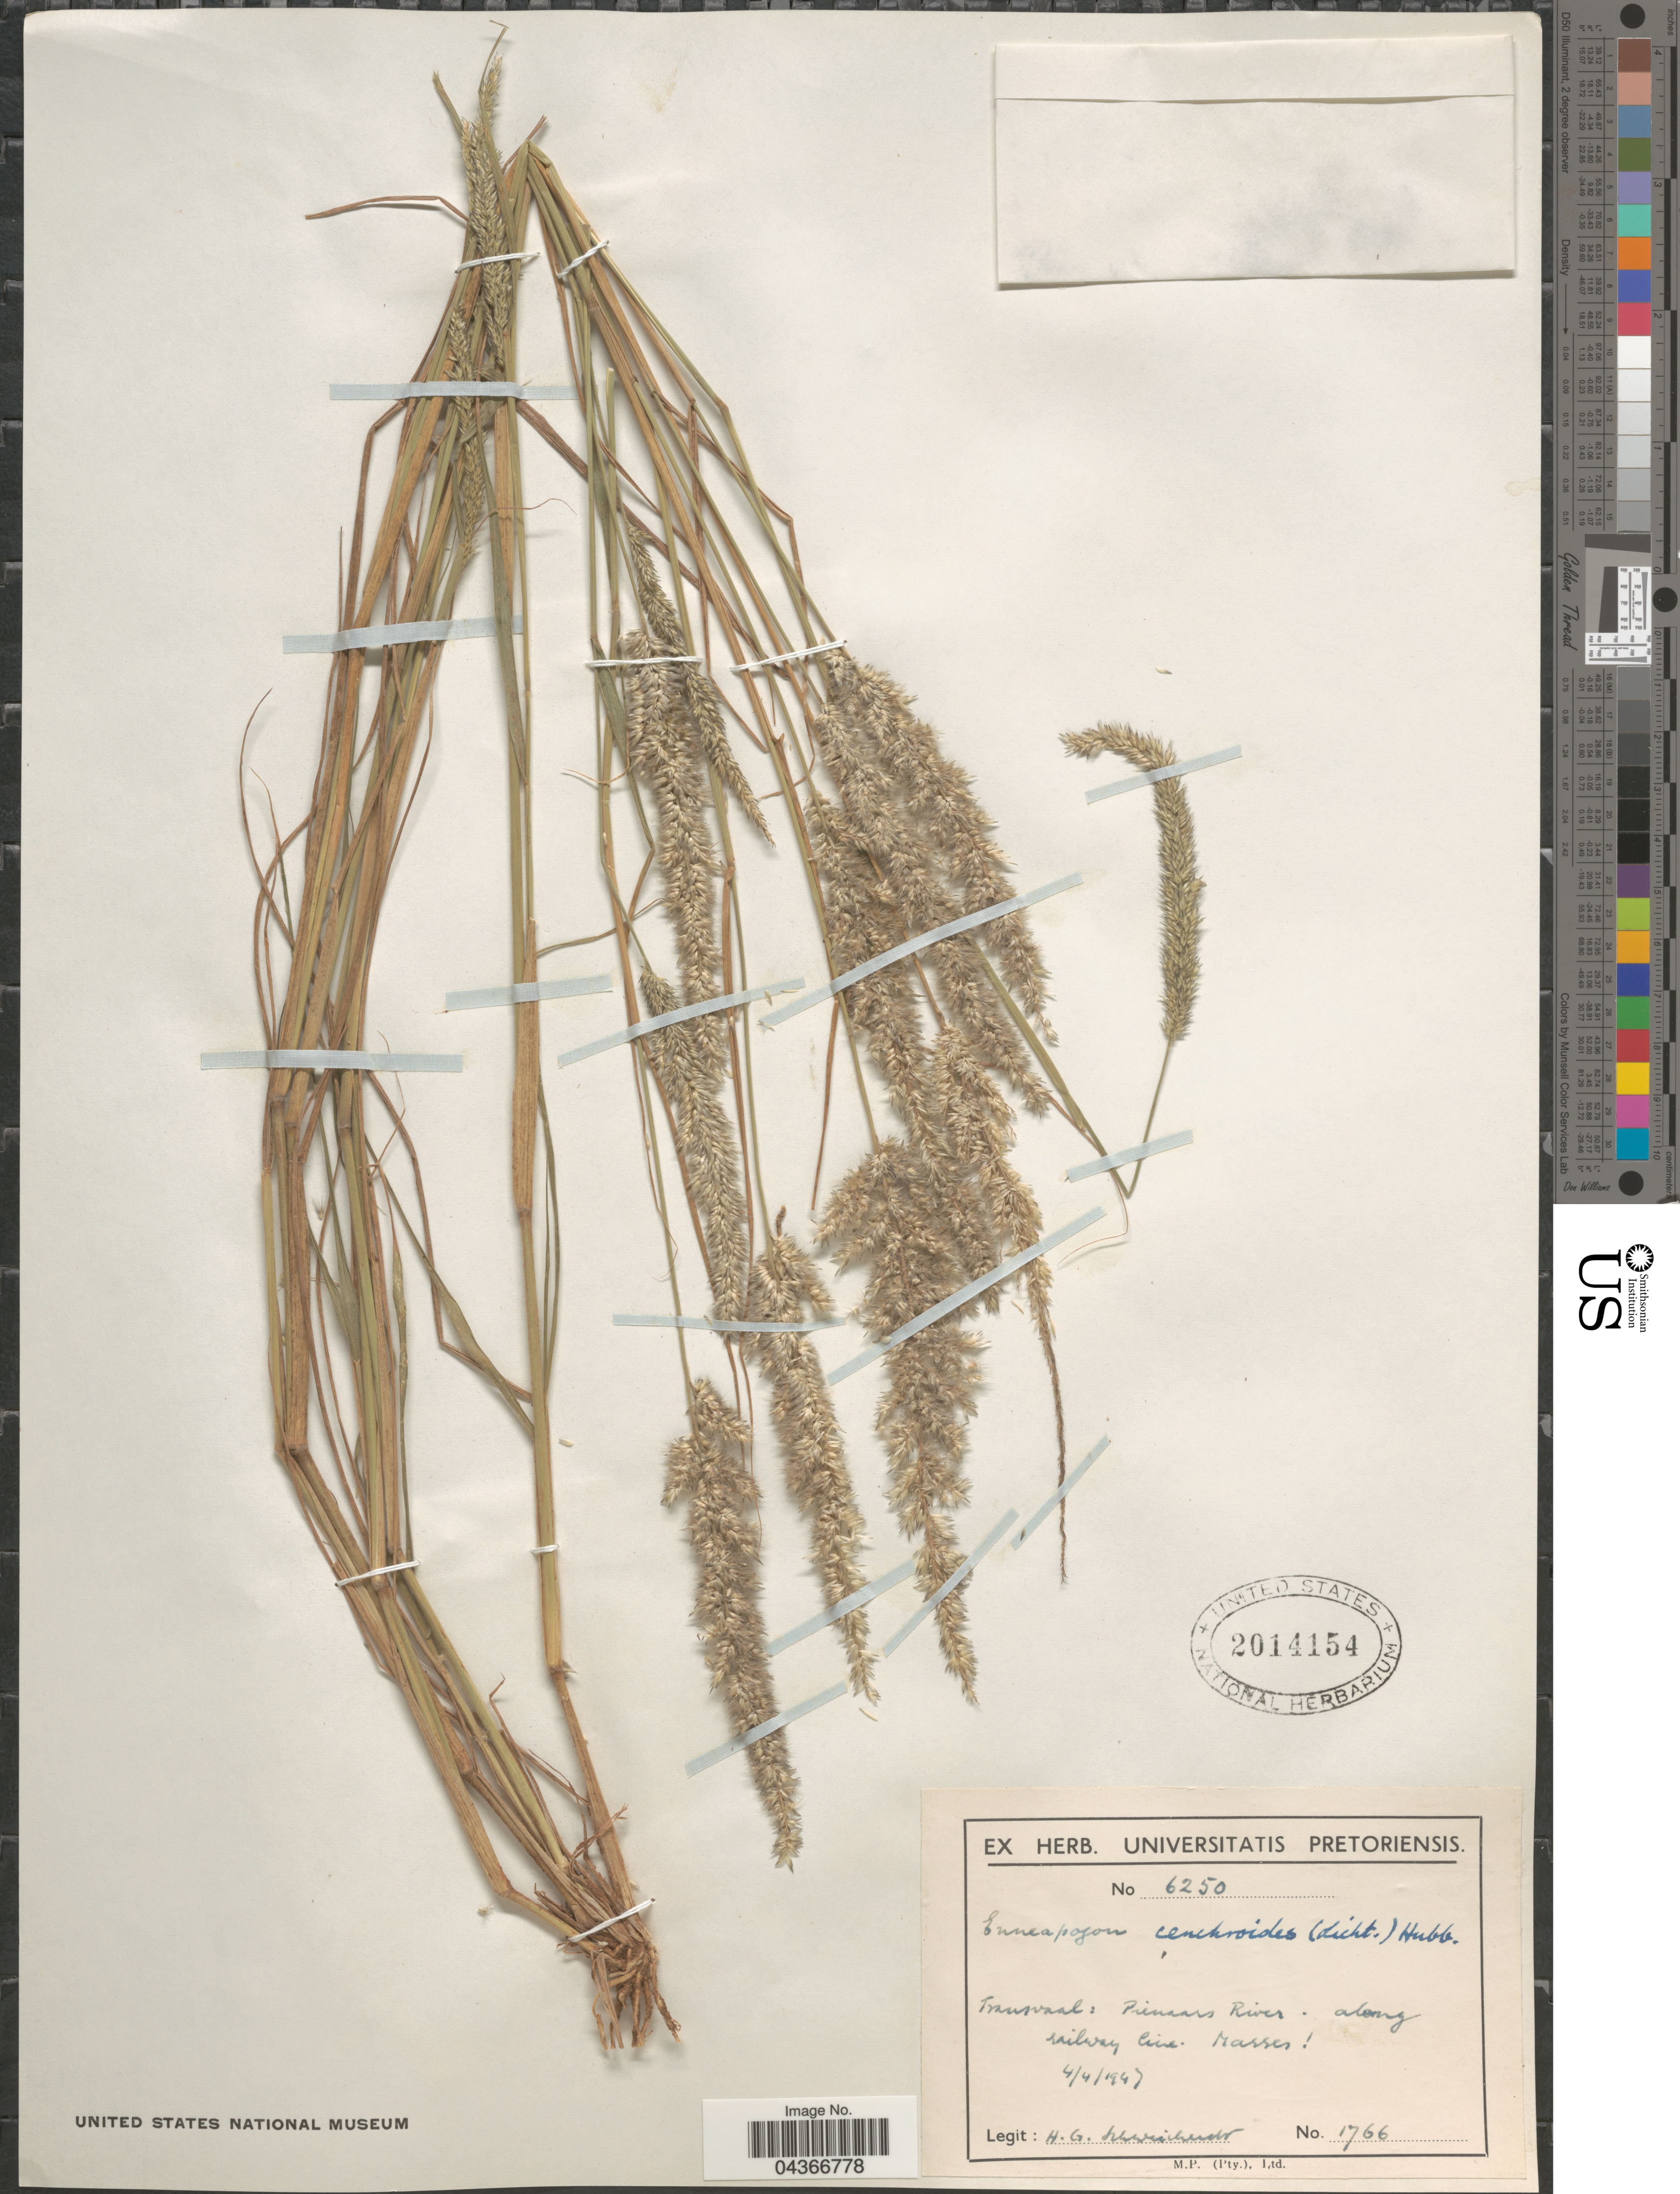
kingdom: Plantae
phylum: Tracheophyta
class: Liliopsida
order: Poales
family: Poaceae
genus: Enneapogon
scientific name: Enneapogon cenchroides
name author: (Licht. ex Roem. & Schult.) C.E. Hubb.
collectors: H. Schweickerdt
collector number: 1766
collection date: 1947-04-04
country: South Africa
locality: Transvaal: Pienaars River.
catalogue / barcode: US 2014154